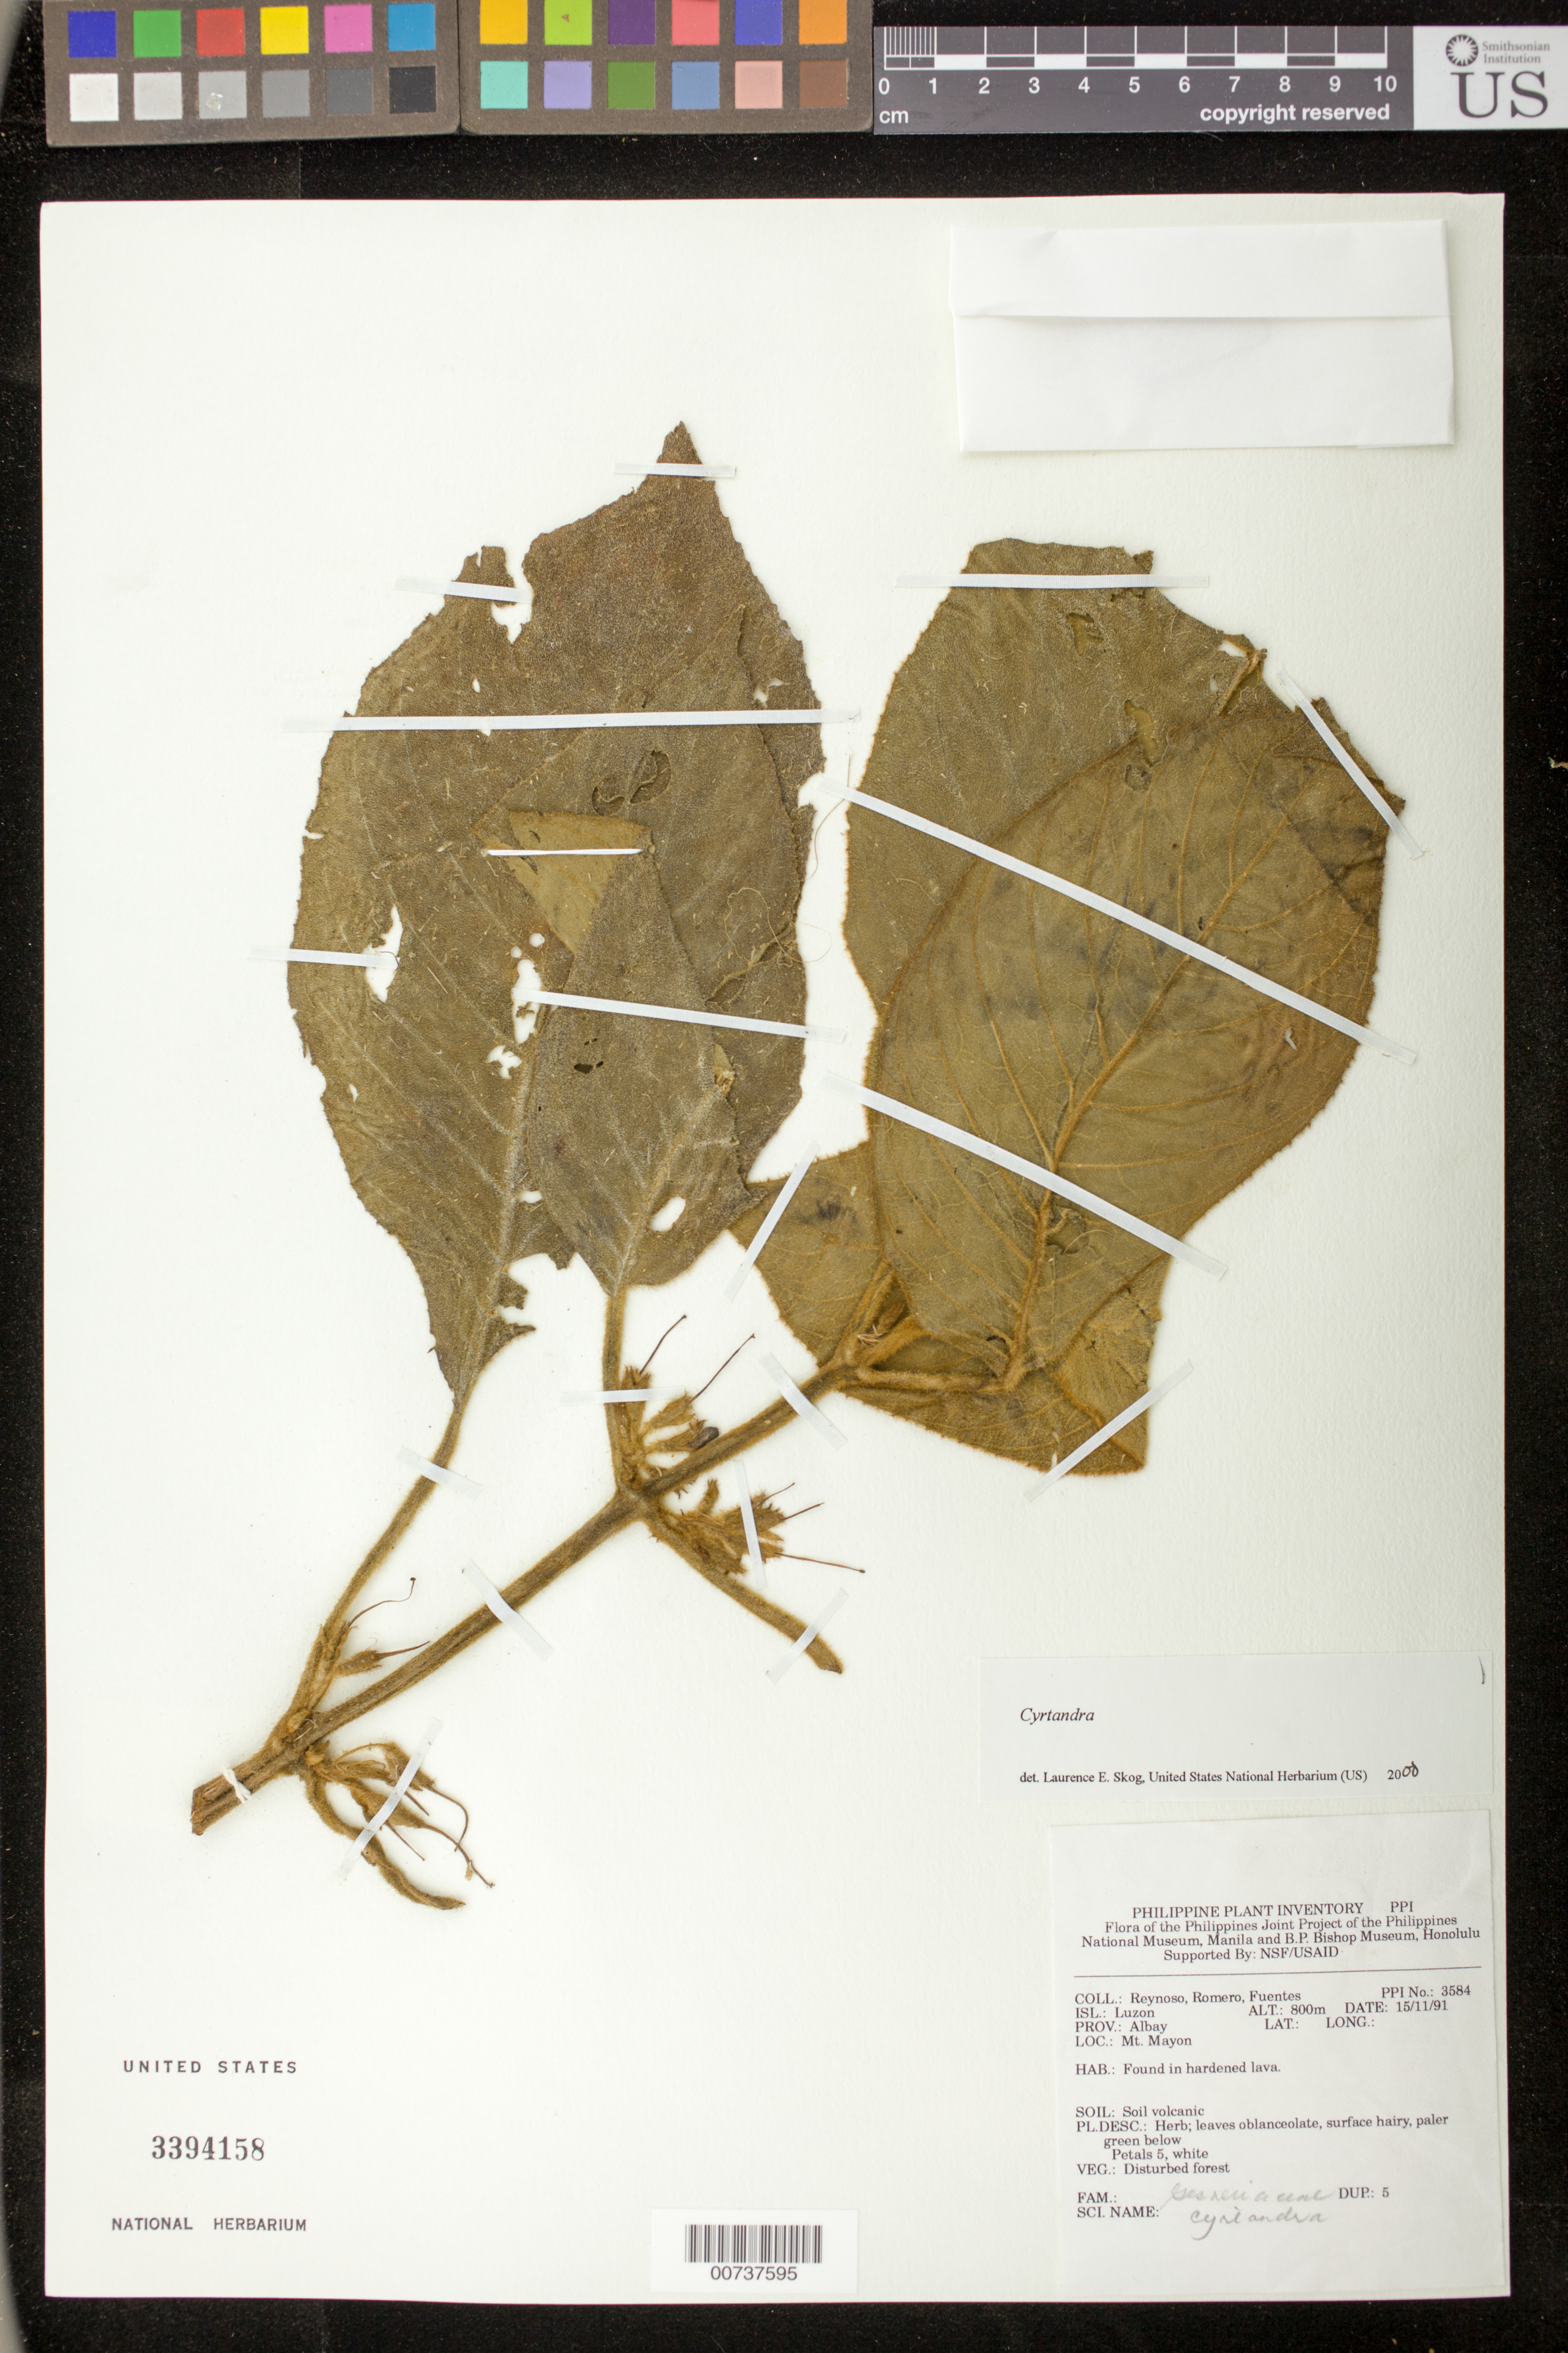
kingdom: Plantae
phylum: Tracheophyta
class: Magnoliopsida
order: Lamiales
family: Gesneriaceae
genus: Cyrtandra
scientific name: Cyrtandra sp.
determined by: Skog, Laurence E.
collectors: E. Reynoso, -. Romero & -. Fuentes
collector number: PPI No. 3584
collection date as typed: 15 Nov 1991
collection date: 1991-11-15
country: Philippines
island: Luzon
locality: Prov. Albay; Mt. Mayon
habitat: Disturbed forest; soil volcanic; found in hardened lava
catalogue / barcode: US 3394158